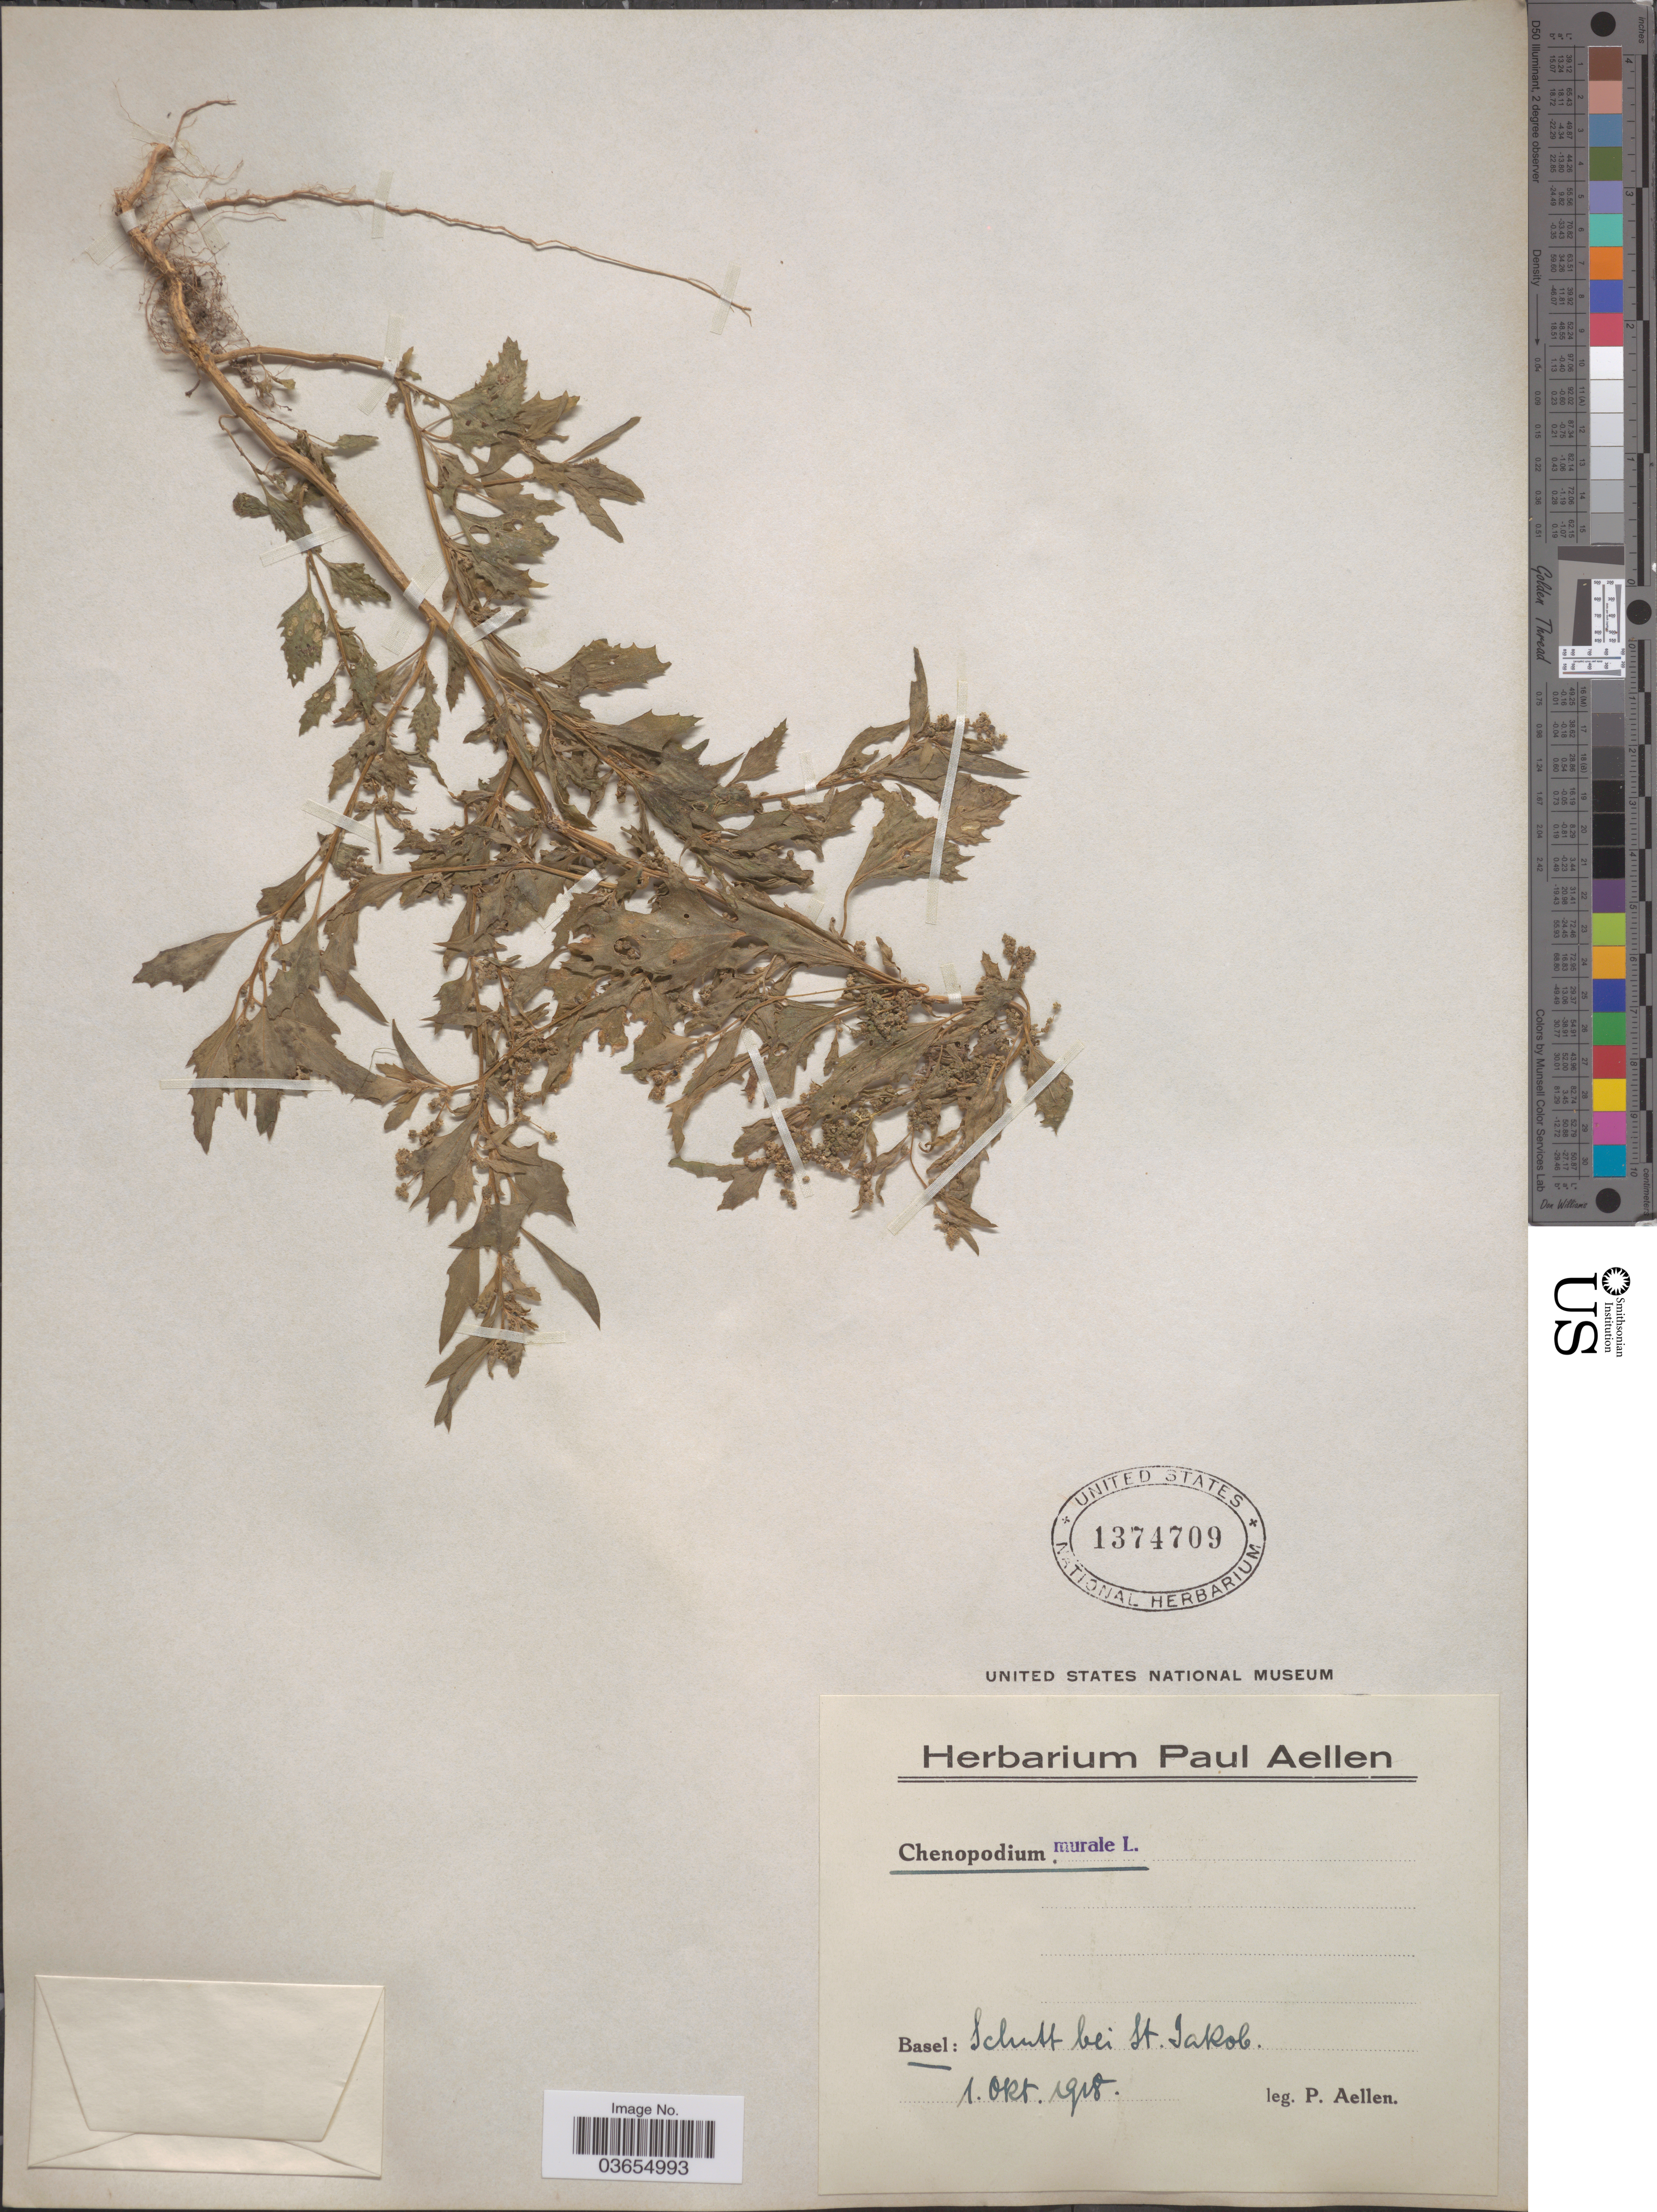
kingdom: Plantae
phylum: Tracheophyta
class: Magnoliopsida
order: Caryophyllales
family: Amaranthaceae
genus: Chenopodium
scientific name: Chenopodium murale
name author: L.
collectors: P. Aellen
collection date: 1918-10-01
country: Switzerland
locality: Basel: Schutt bei St. Jakob.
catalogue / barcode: US 1374709